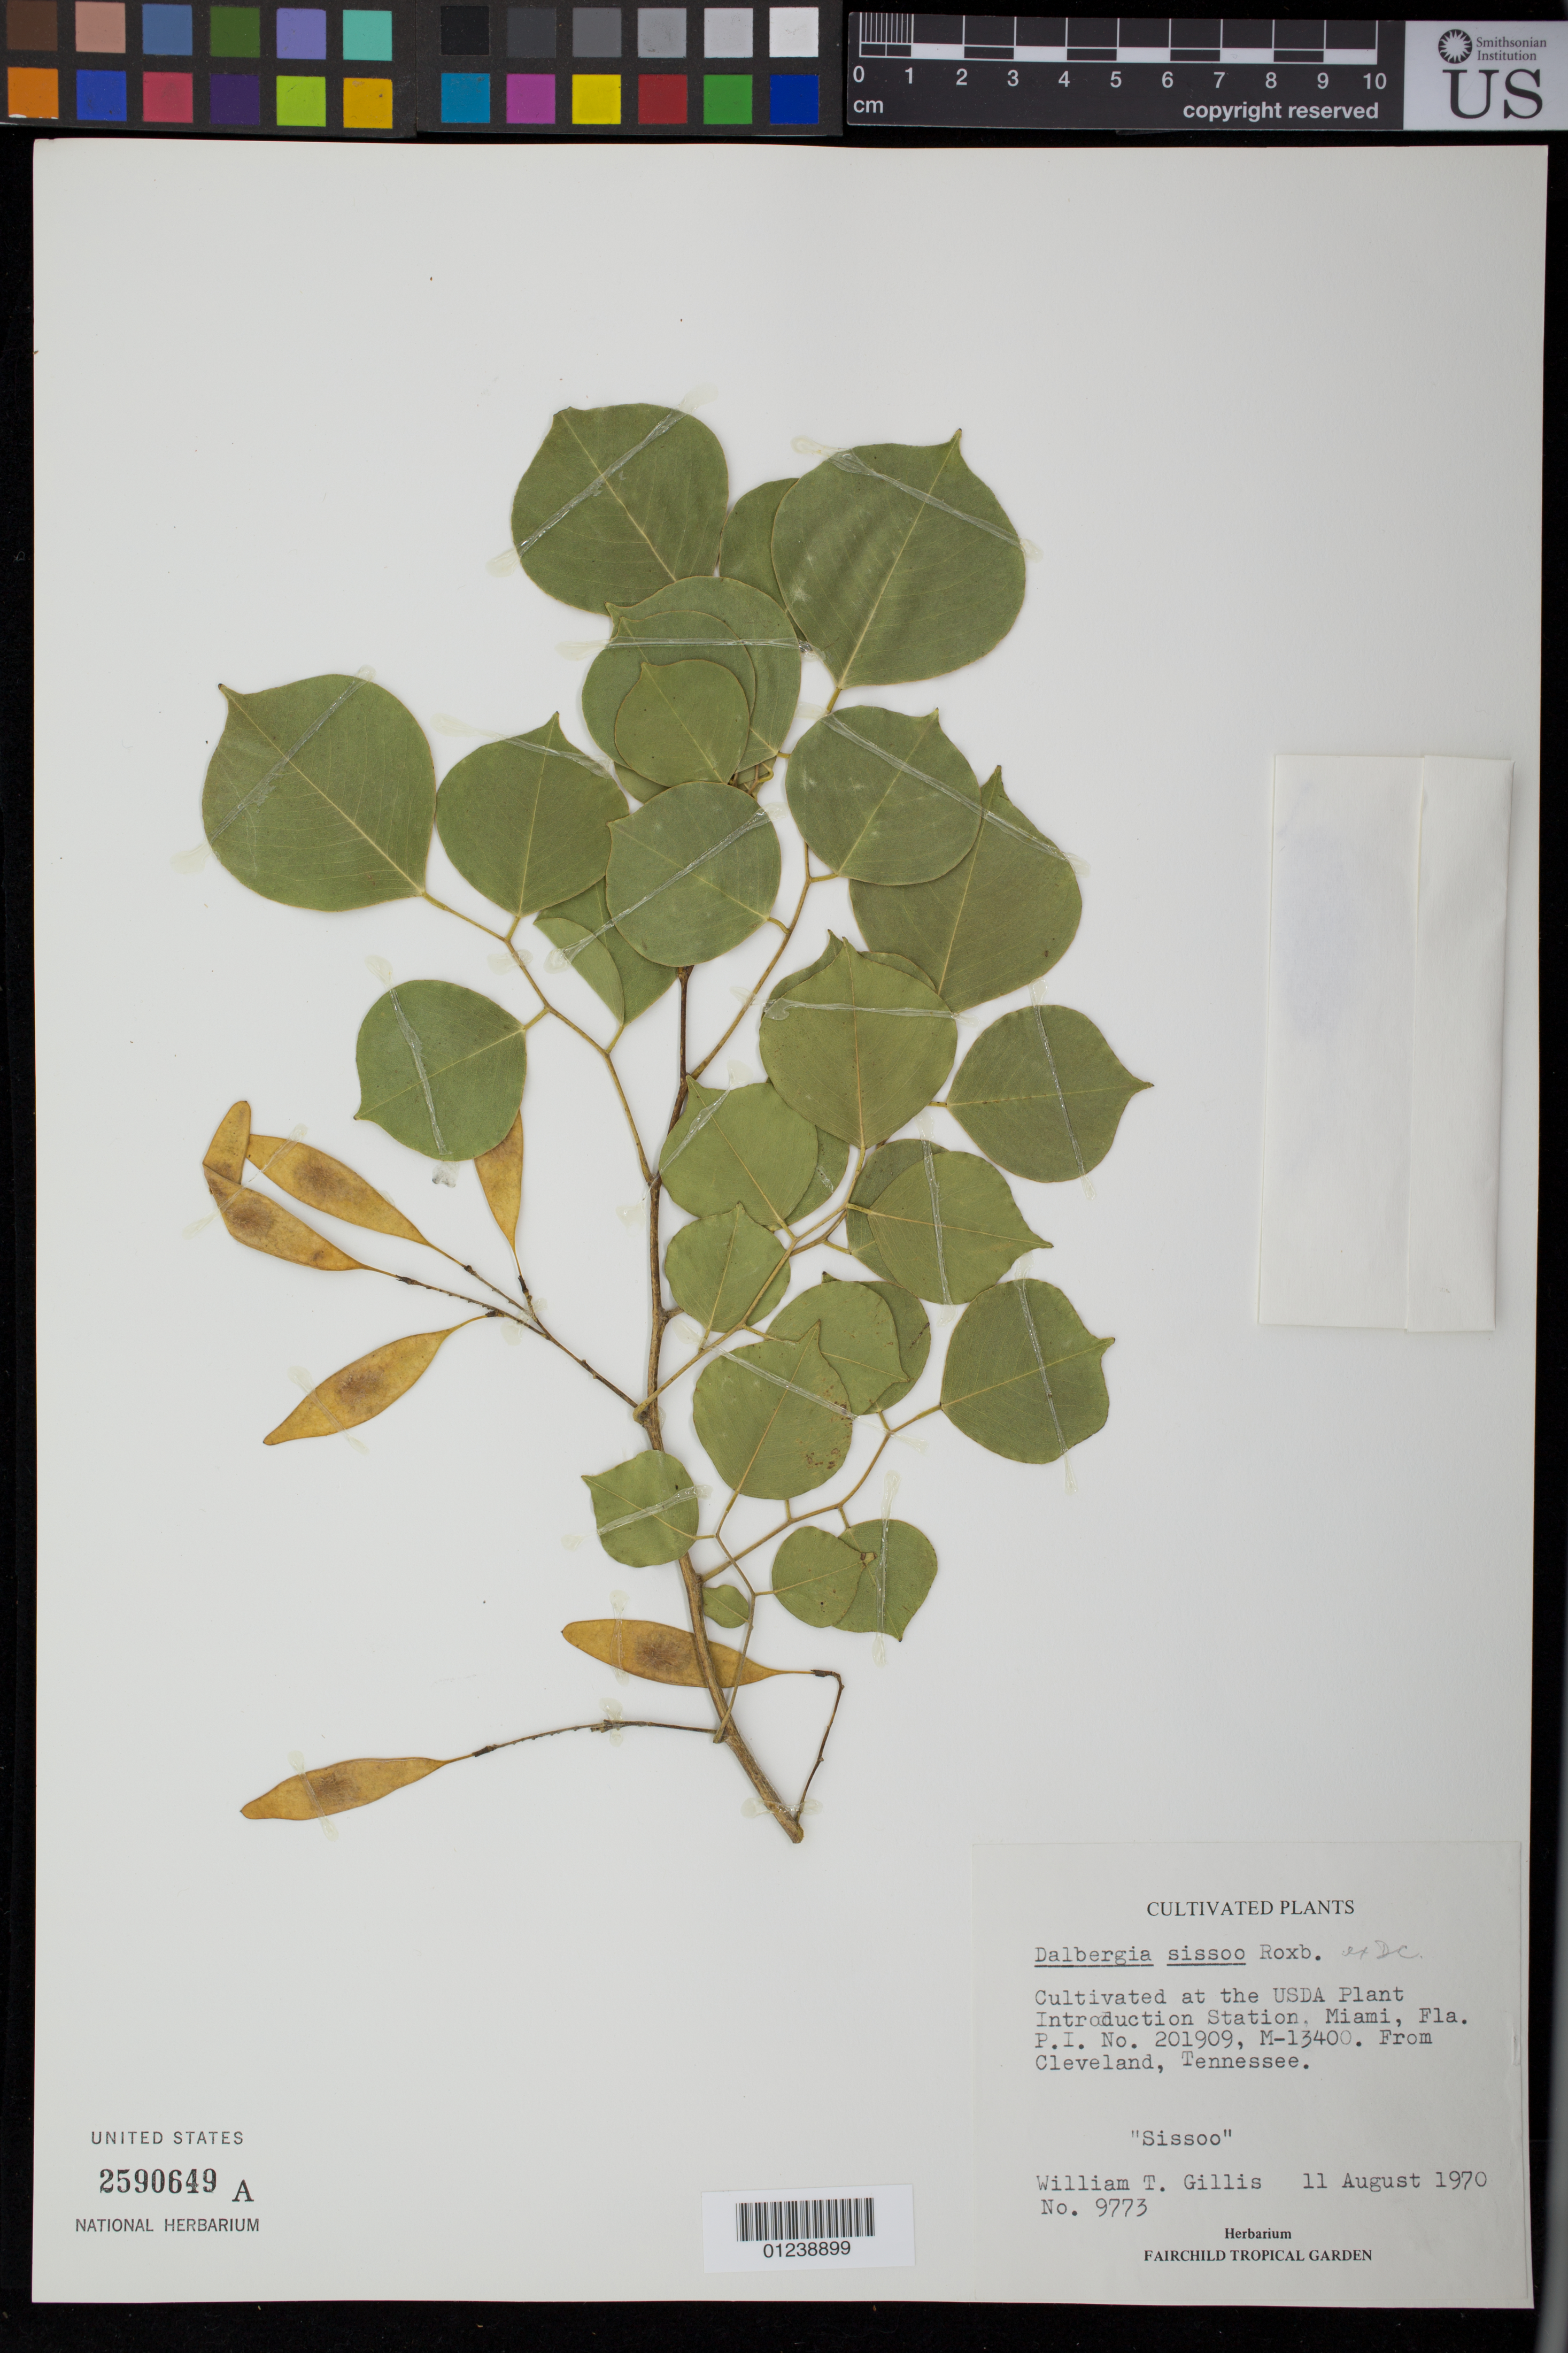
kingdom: Plantae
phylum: Tracheophyta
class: Magnoliopsida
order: Fabales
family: Fabaceae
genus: Dalbergia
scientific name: Dalbergia sissoo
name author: Roxb.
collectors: W. T. Gillis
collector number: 9773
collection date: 1970-08-11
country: United States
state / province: Florida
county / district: Miami-Dade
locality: USDA Plant Introduction Station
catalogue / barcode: US 2590649A